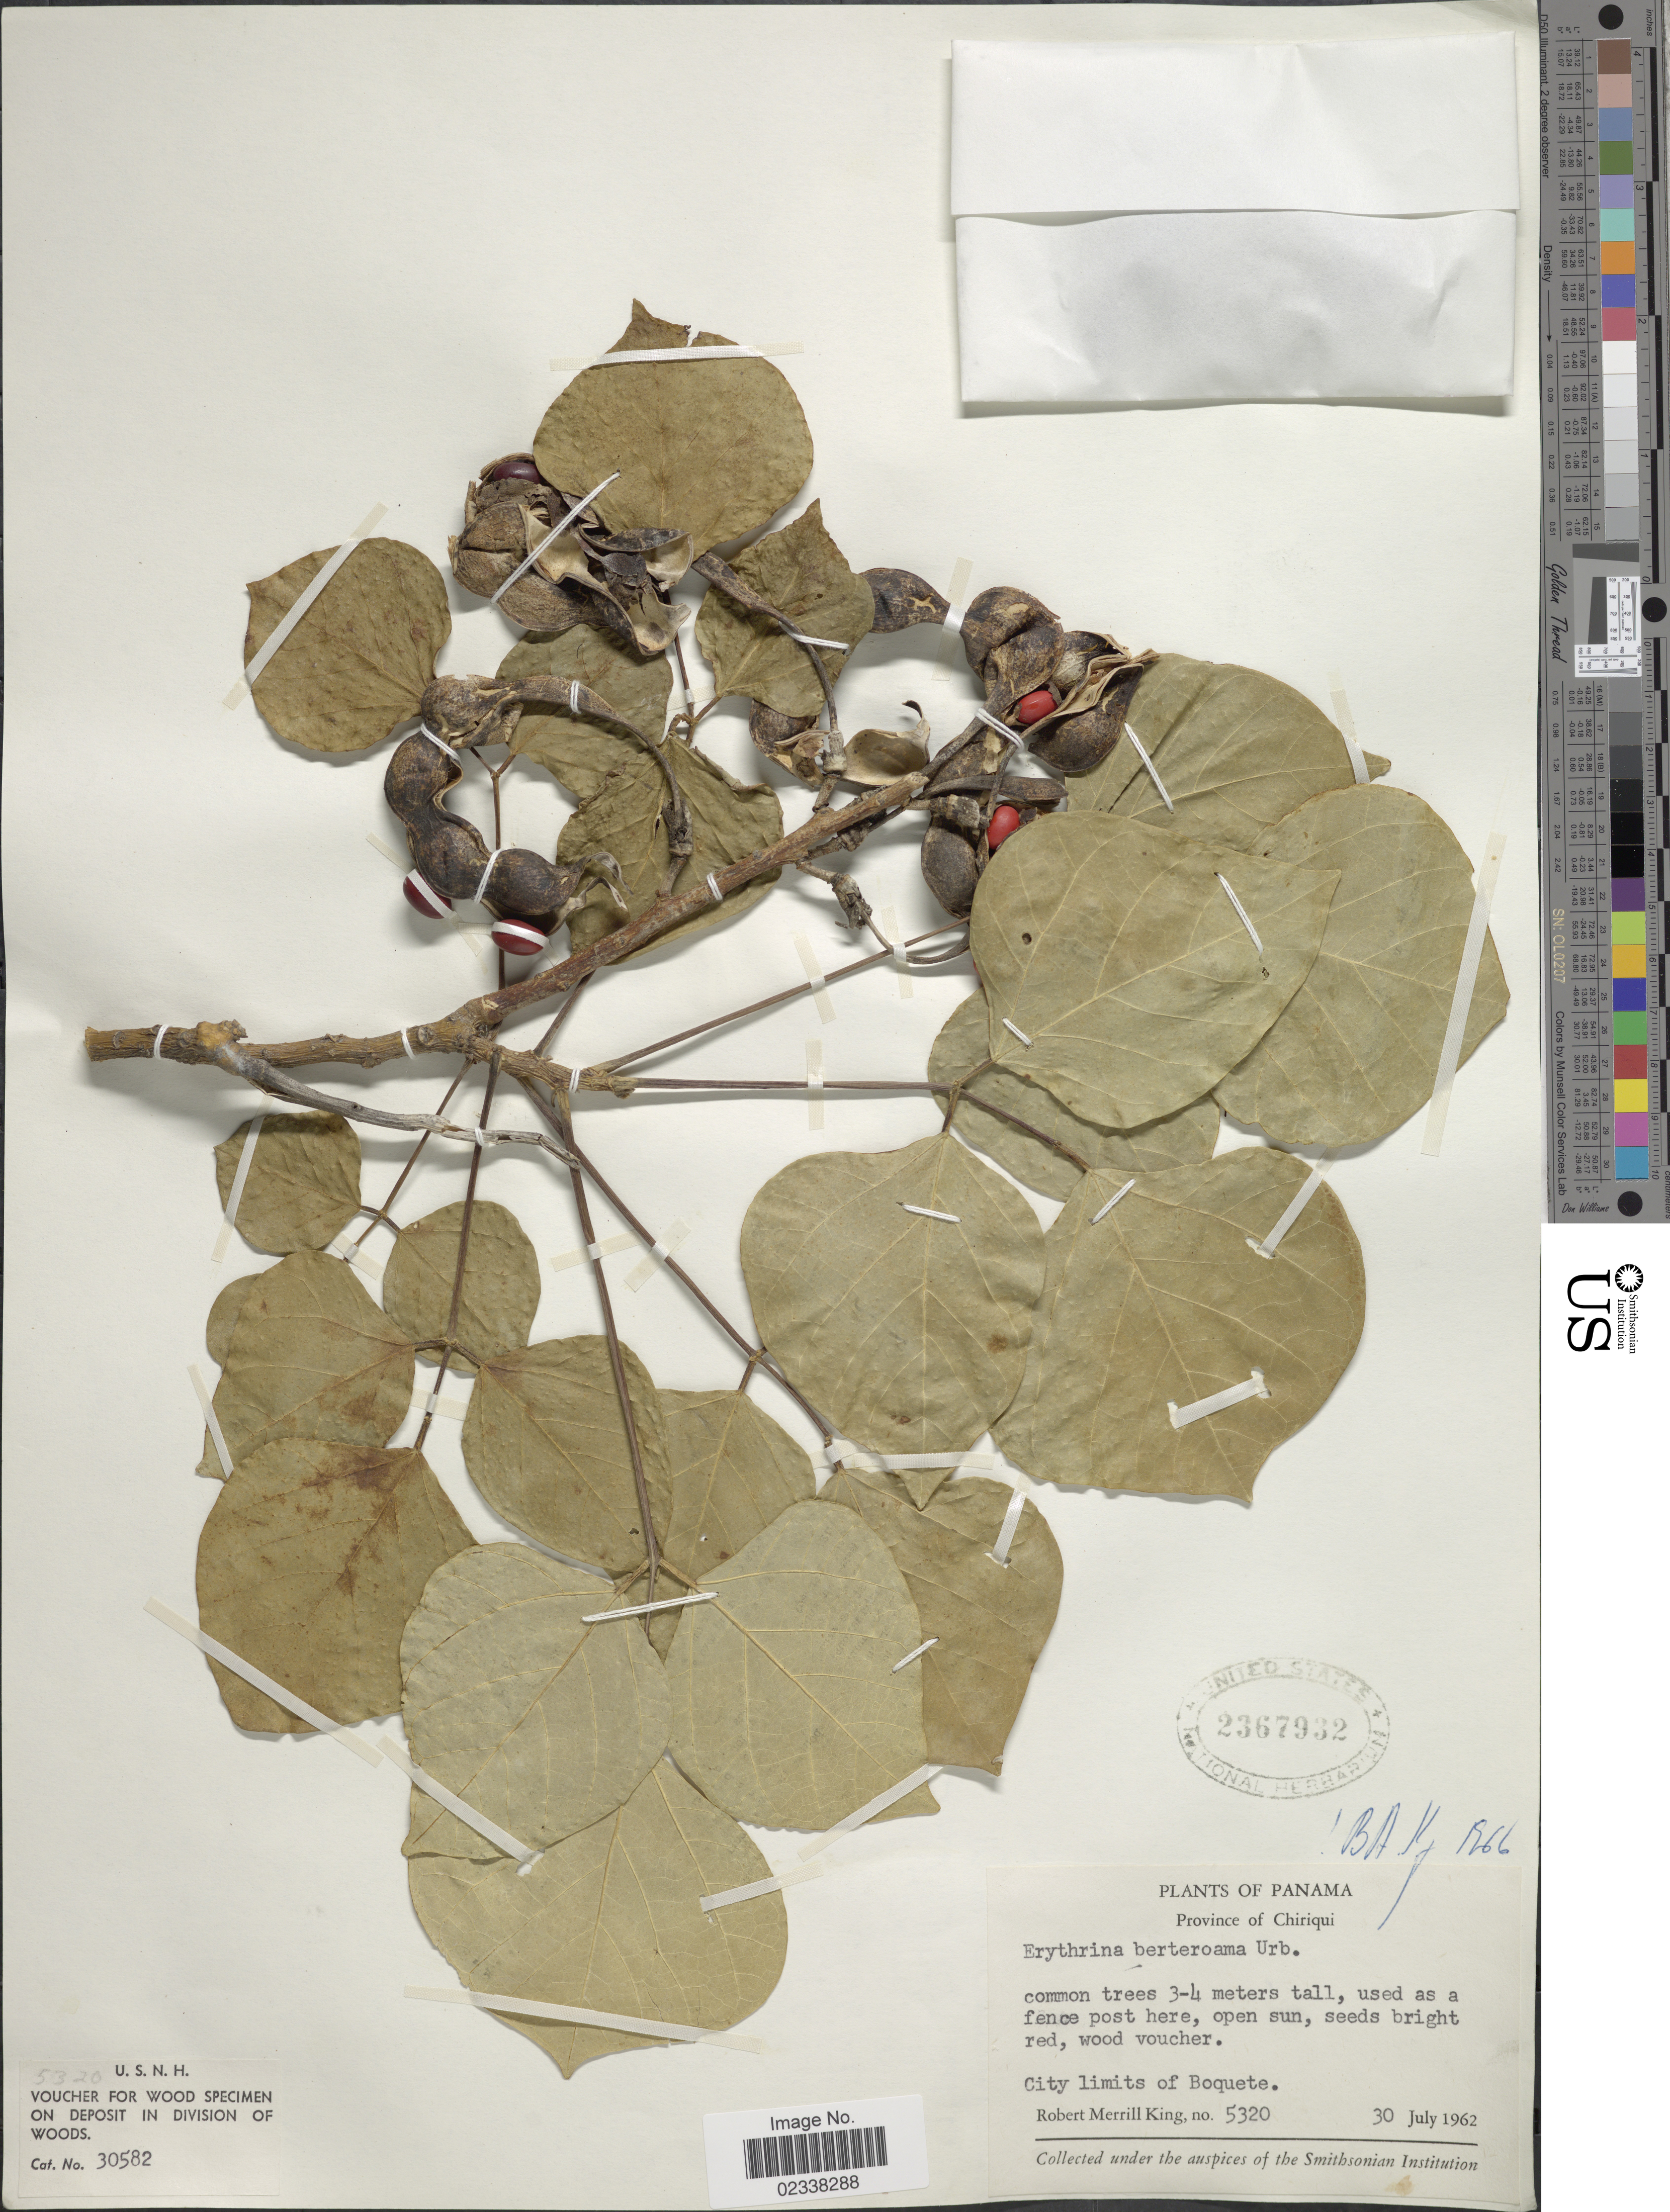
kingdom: Plantae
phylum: Tracheophyta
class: Magnoliopsida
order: Fabales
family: Fabaceae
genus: Erythrina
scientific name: Erythrina berteroana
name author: Urb.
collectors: R. M. King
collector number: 5320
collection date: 1962-07-30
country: Panama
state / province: Chiriqui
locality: City limits of Boquete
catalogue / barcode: US 2367932